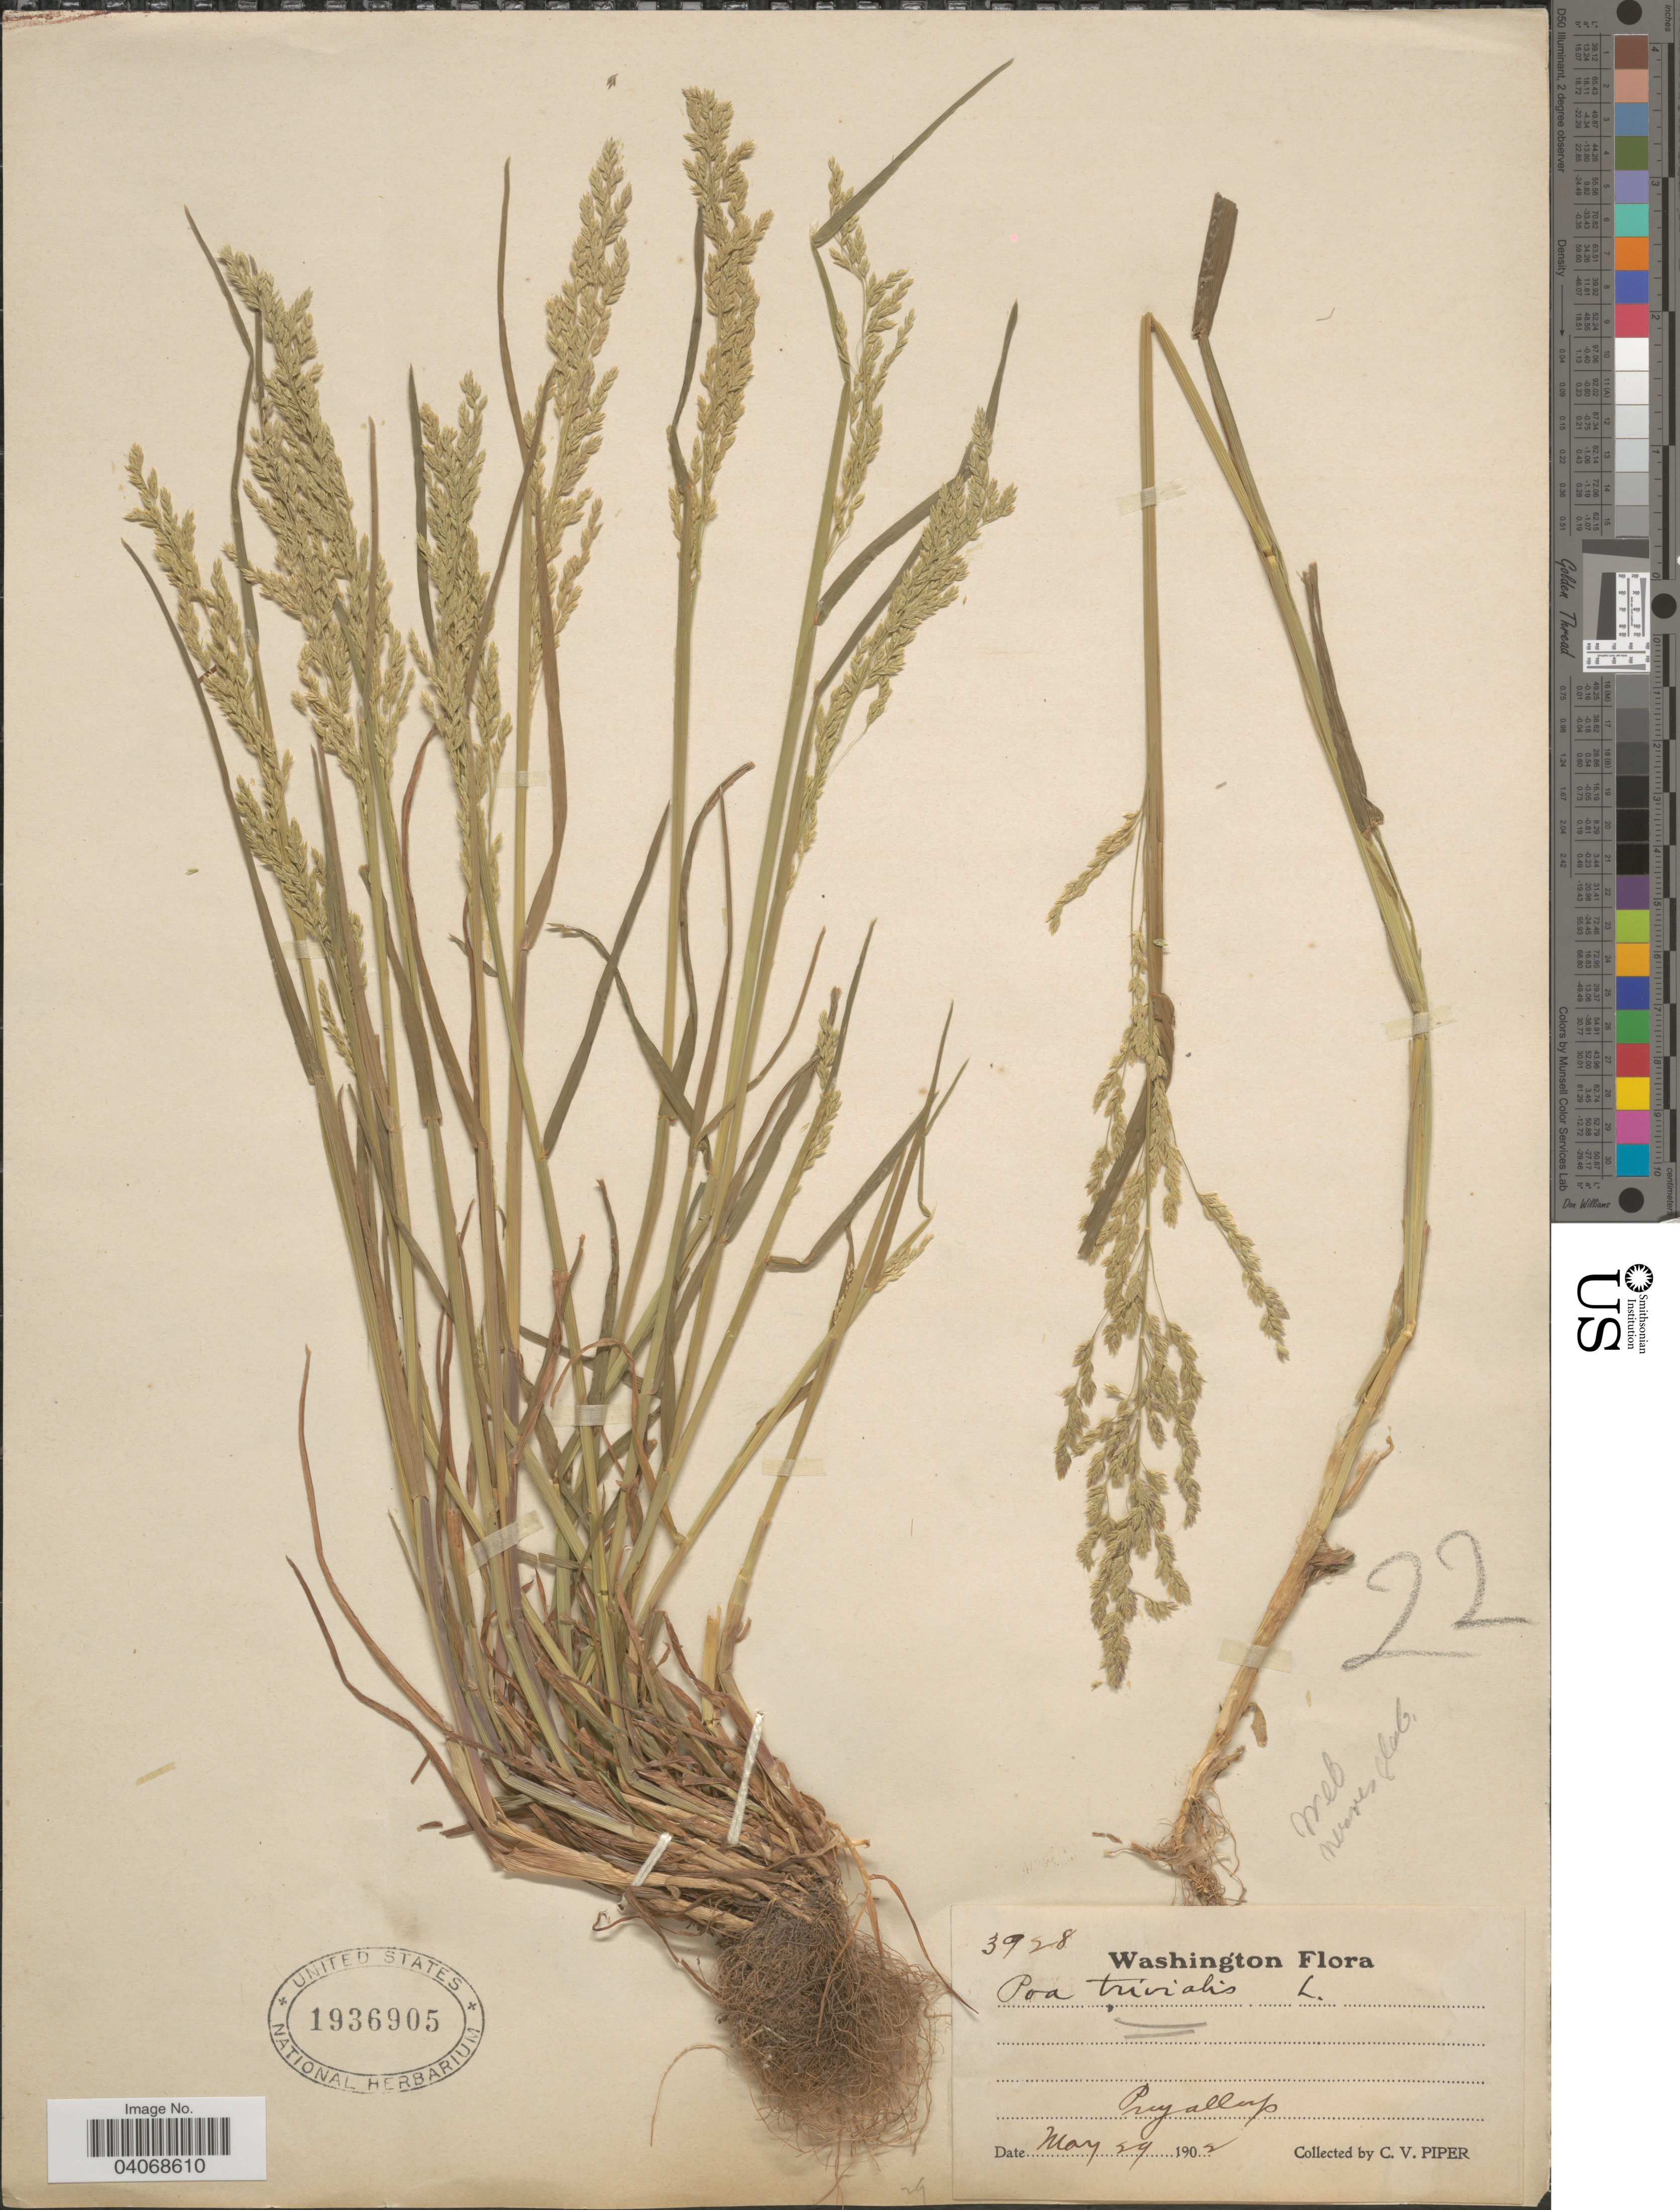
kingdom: Plantae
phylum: Tracheophyta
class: Liliopsida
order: Poales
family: Poaceae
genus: Poa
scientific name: Poa trivialis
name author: L.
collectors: C. V. Piper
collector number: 3928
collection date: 1902-05-29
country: United States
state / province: Washington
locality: Puyallup.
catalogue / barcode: US 1936905